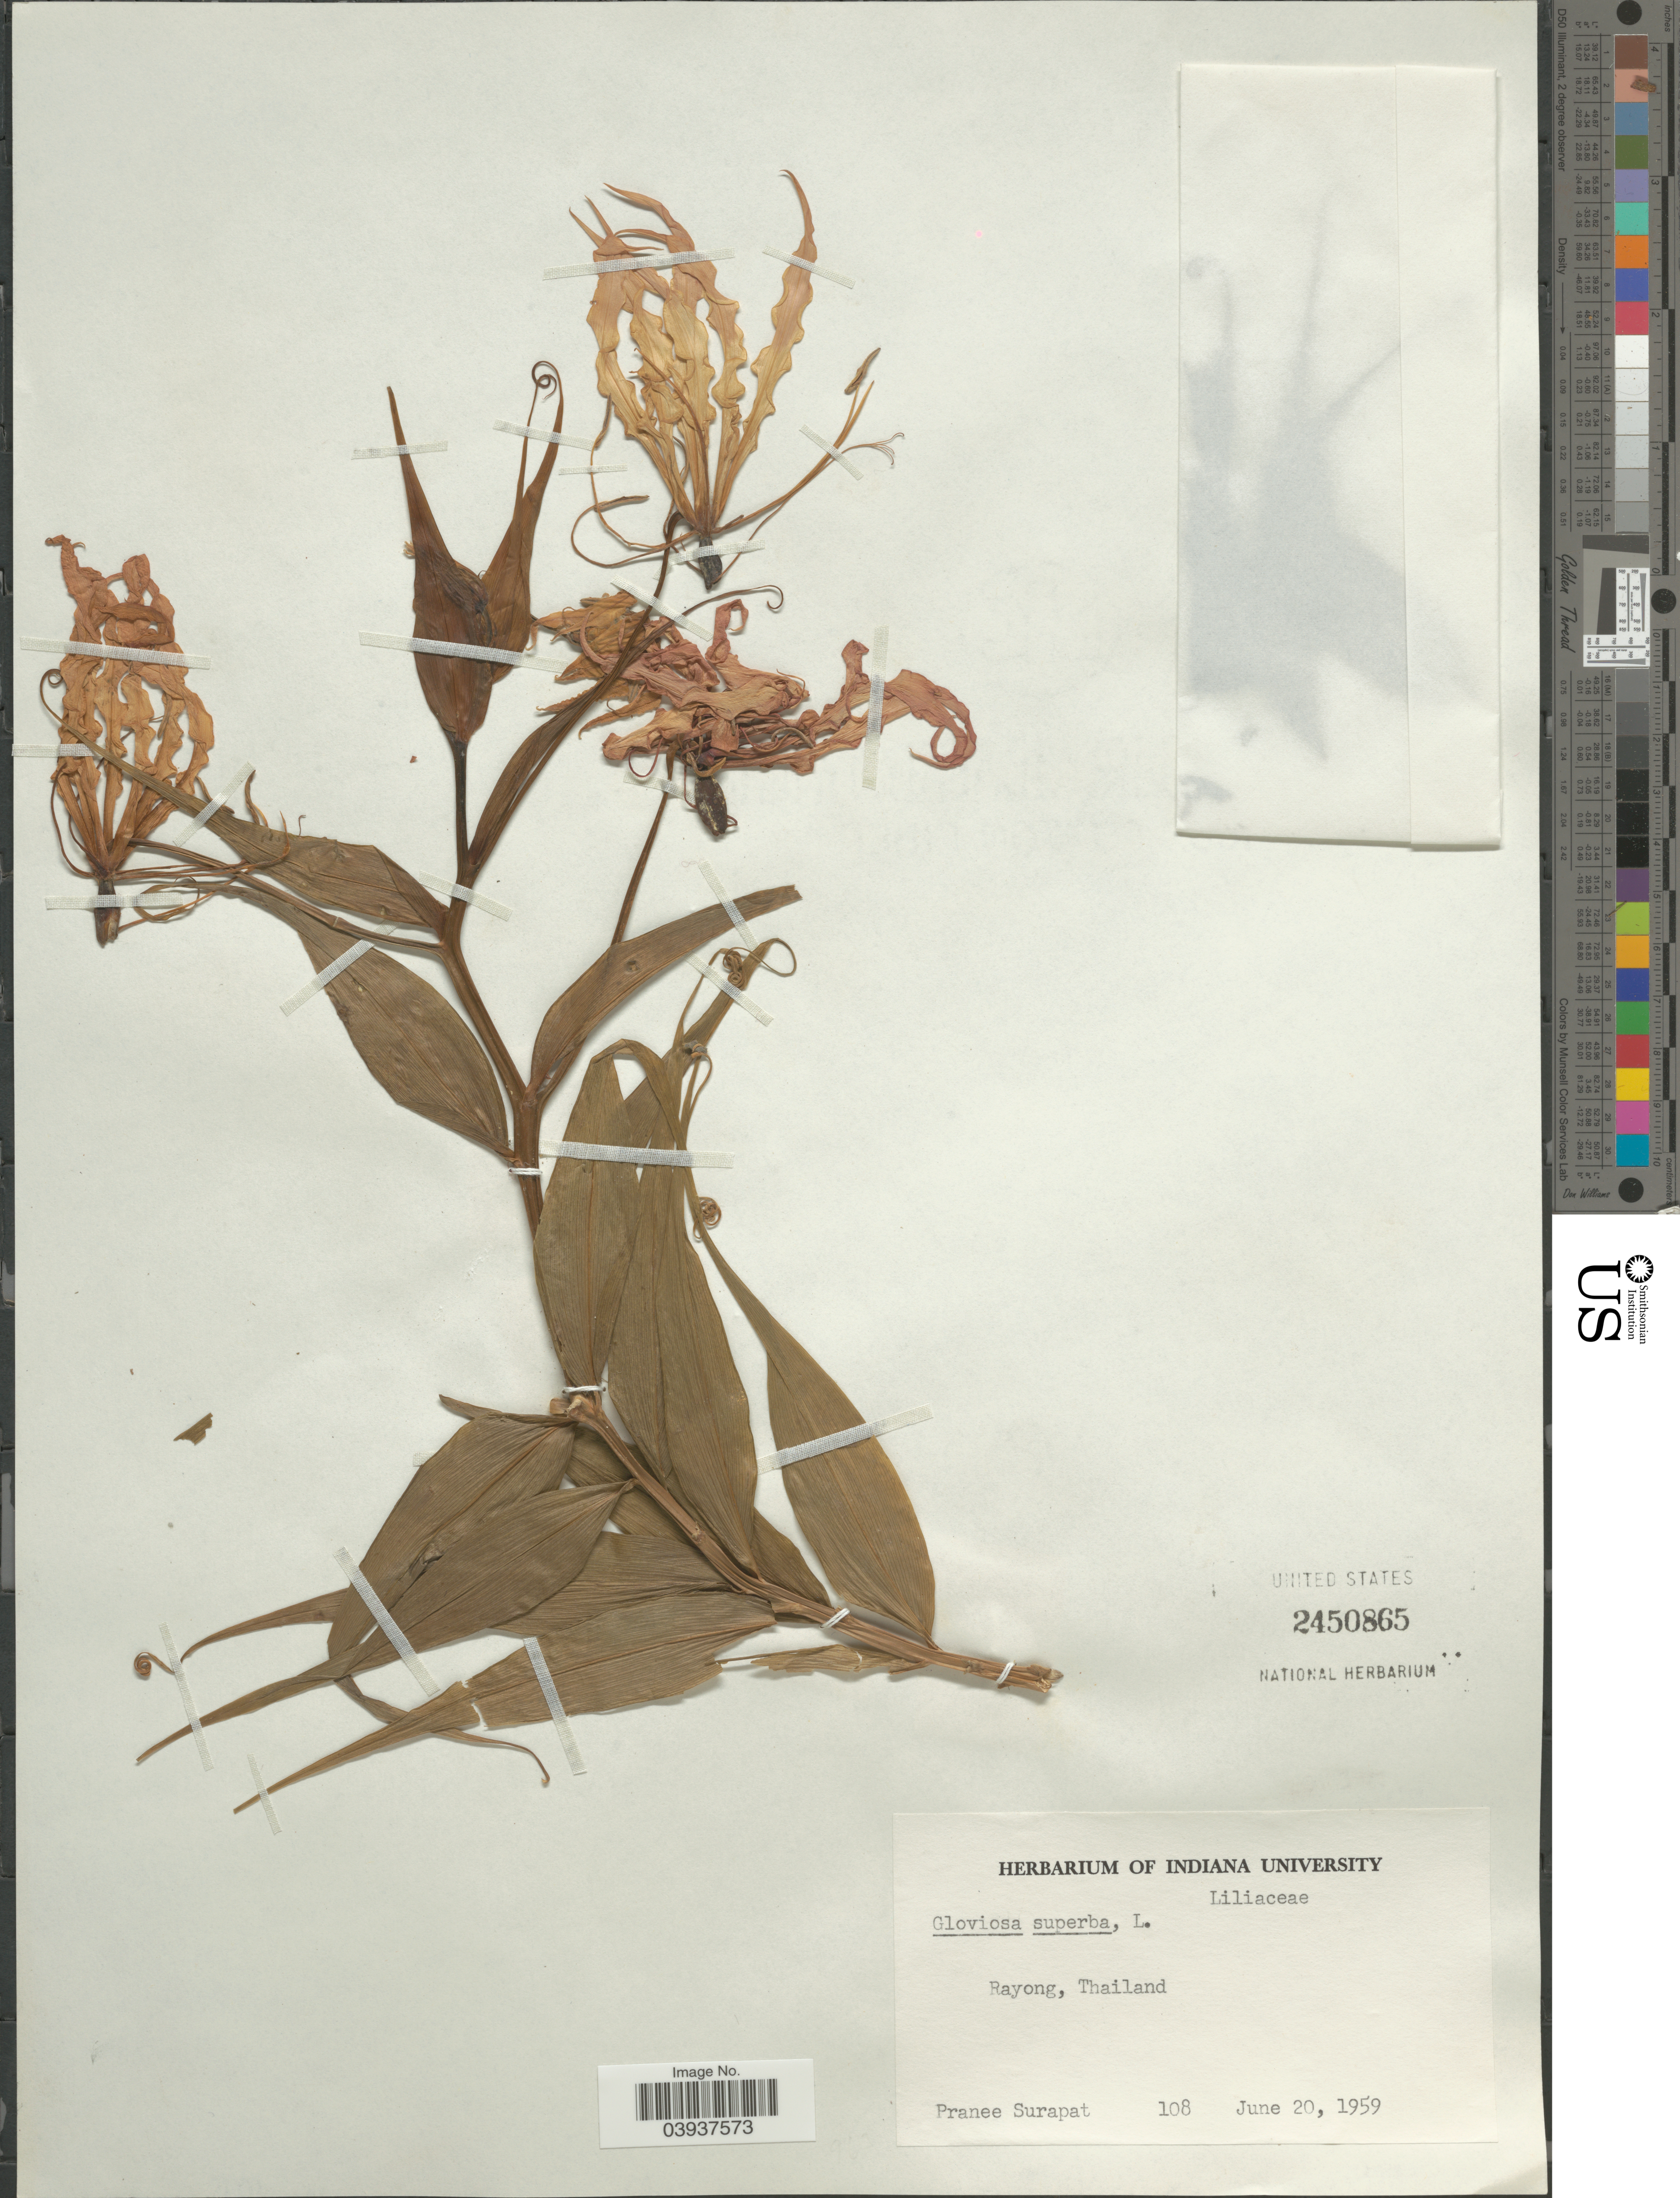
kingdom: Plantae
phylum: Tracheophyta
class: Liliopsida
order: Liliales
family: Colchicaceae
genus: Gloriosa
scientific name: Gloriosa superba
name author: L.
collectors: P. Surapat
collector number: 108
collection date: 1959-06-20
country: Thailand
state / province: Rayong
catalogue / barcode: US 2450865